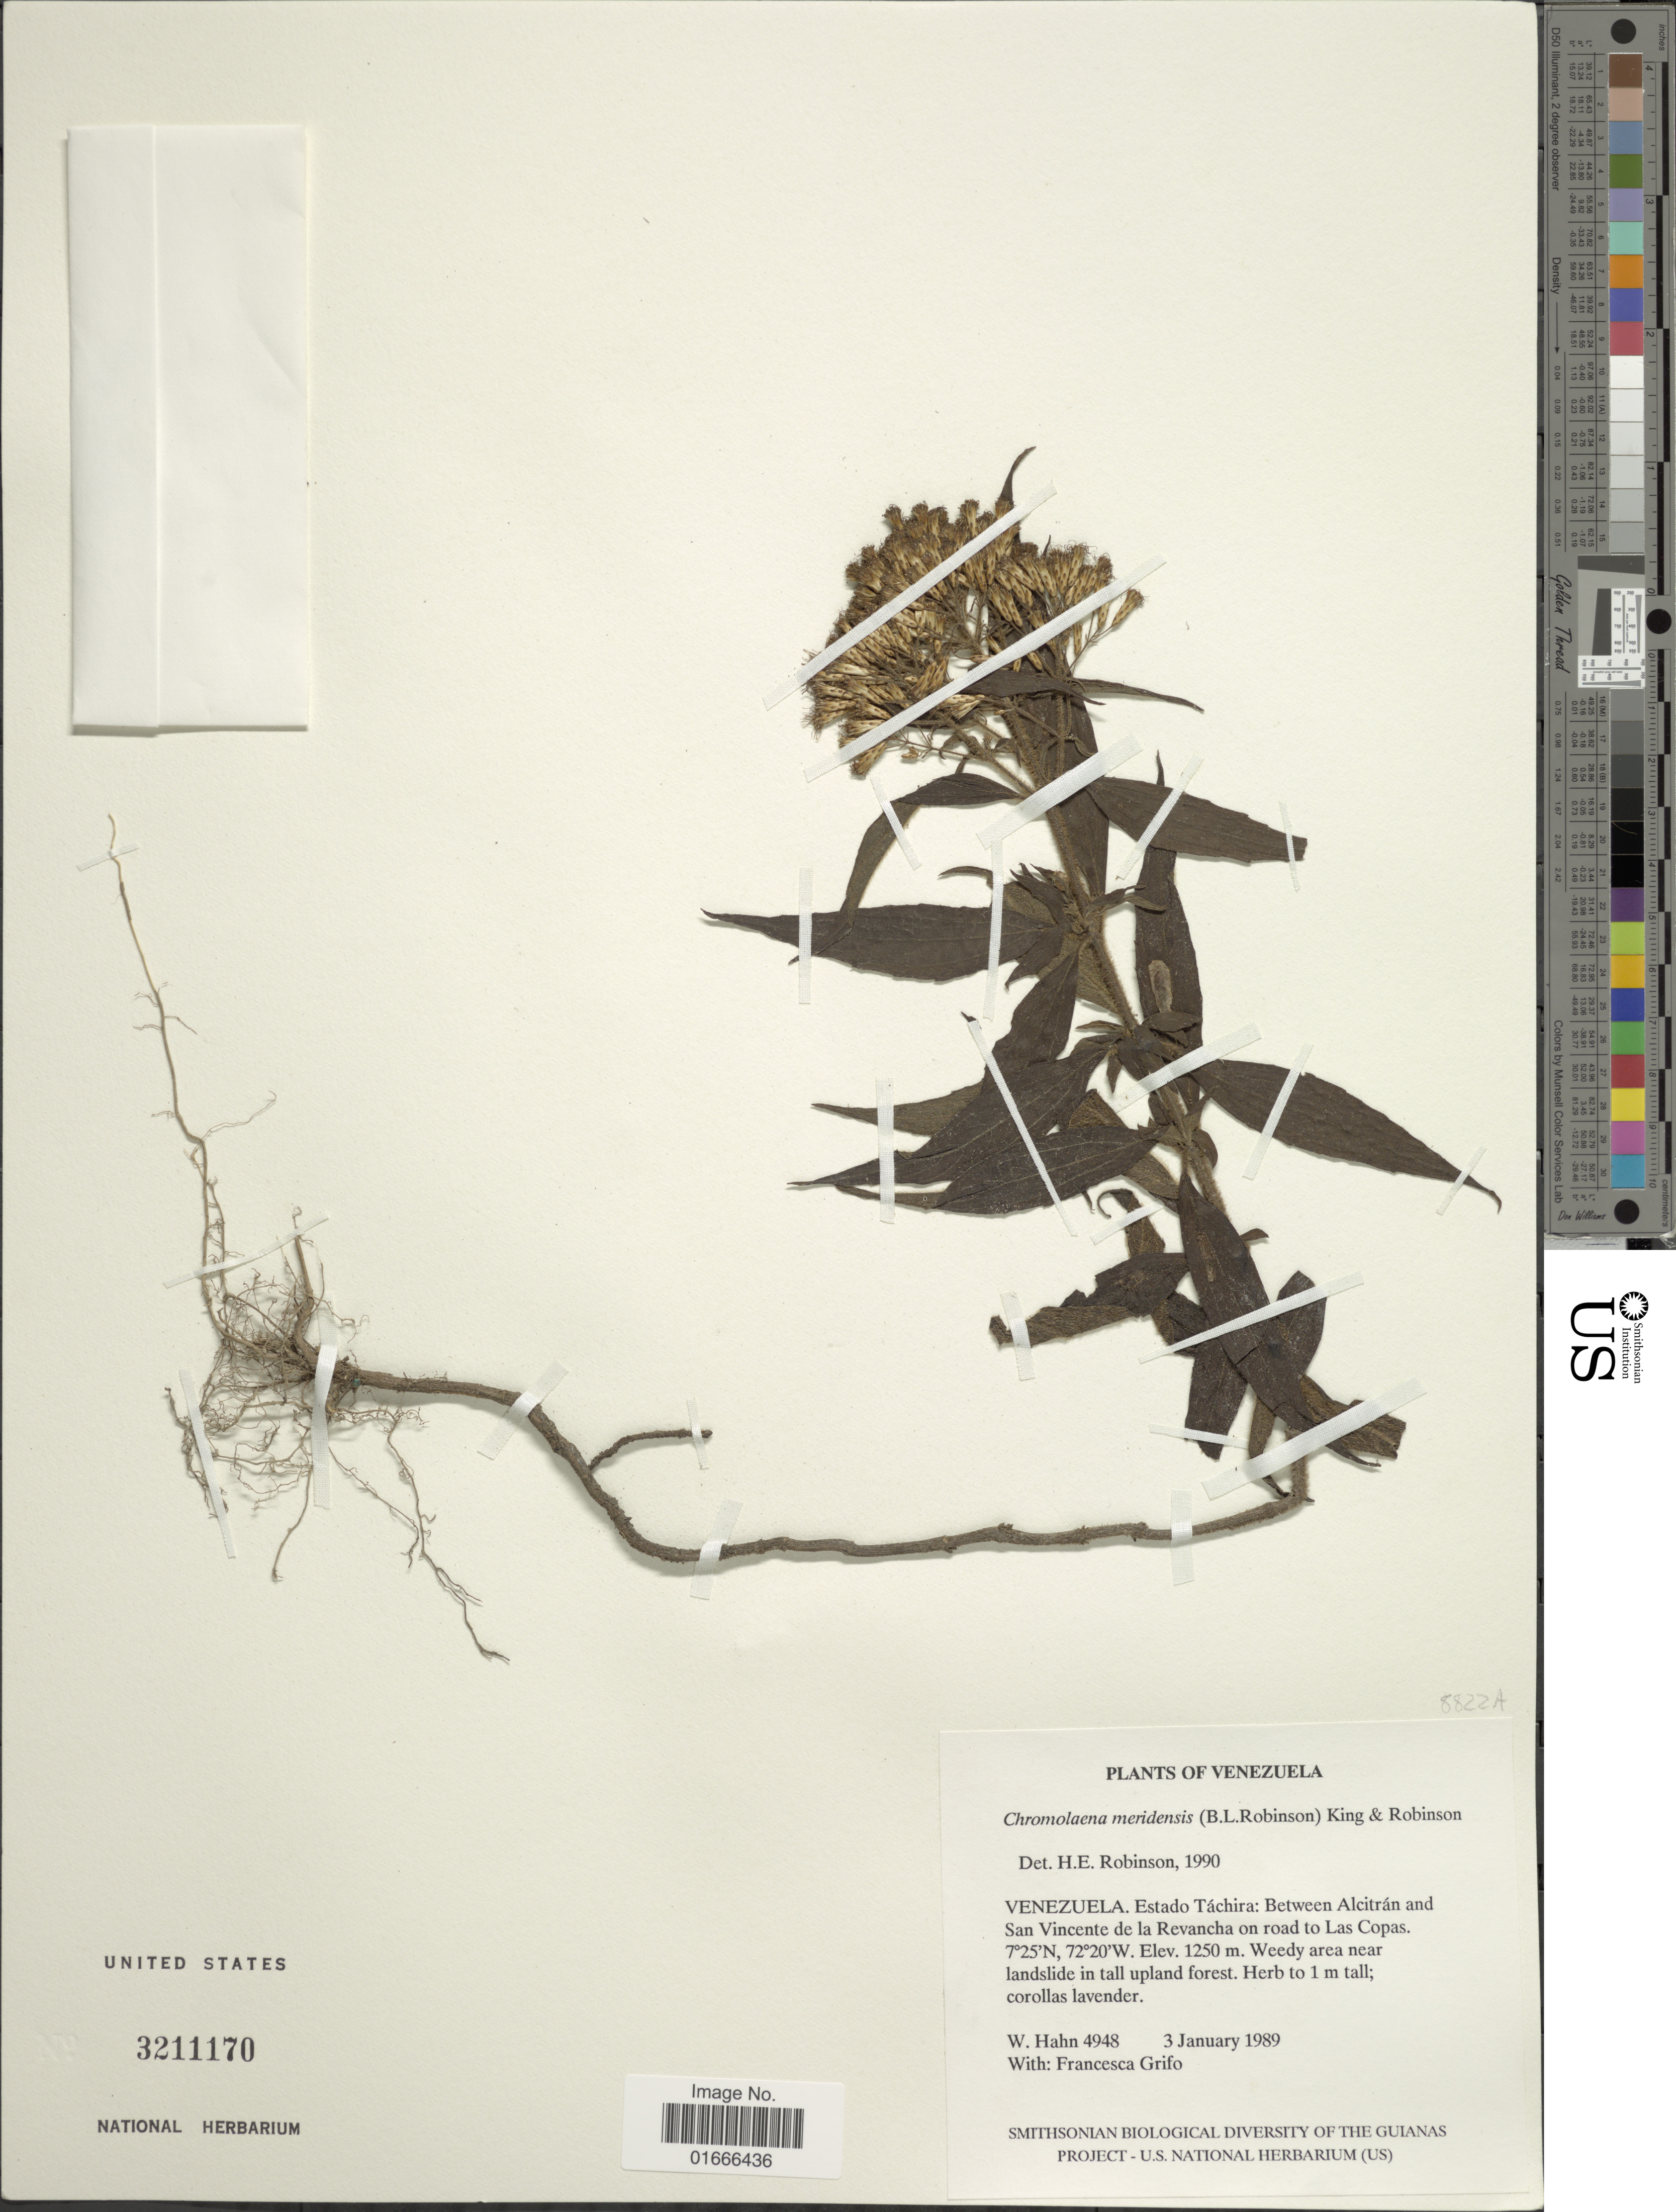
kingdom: Plantae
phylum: Tracheophyta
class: Magnoliopsida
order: Asterales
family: Asteraceae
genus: Chromolaena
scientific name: Chromolaena meridensis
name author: (B.L. Rob.) R.M. King & H. Rob.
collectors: W. Hahn & F. Grifo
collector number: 4948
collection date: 1989-01-03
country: Venezuela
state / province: Tachira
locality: Between Alcitran and San Vincente de la Revancha on road to Las Copas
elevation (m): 1250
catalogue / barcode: US 3211170